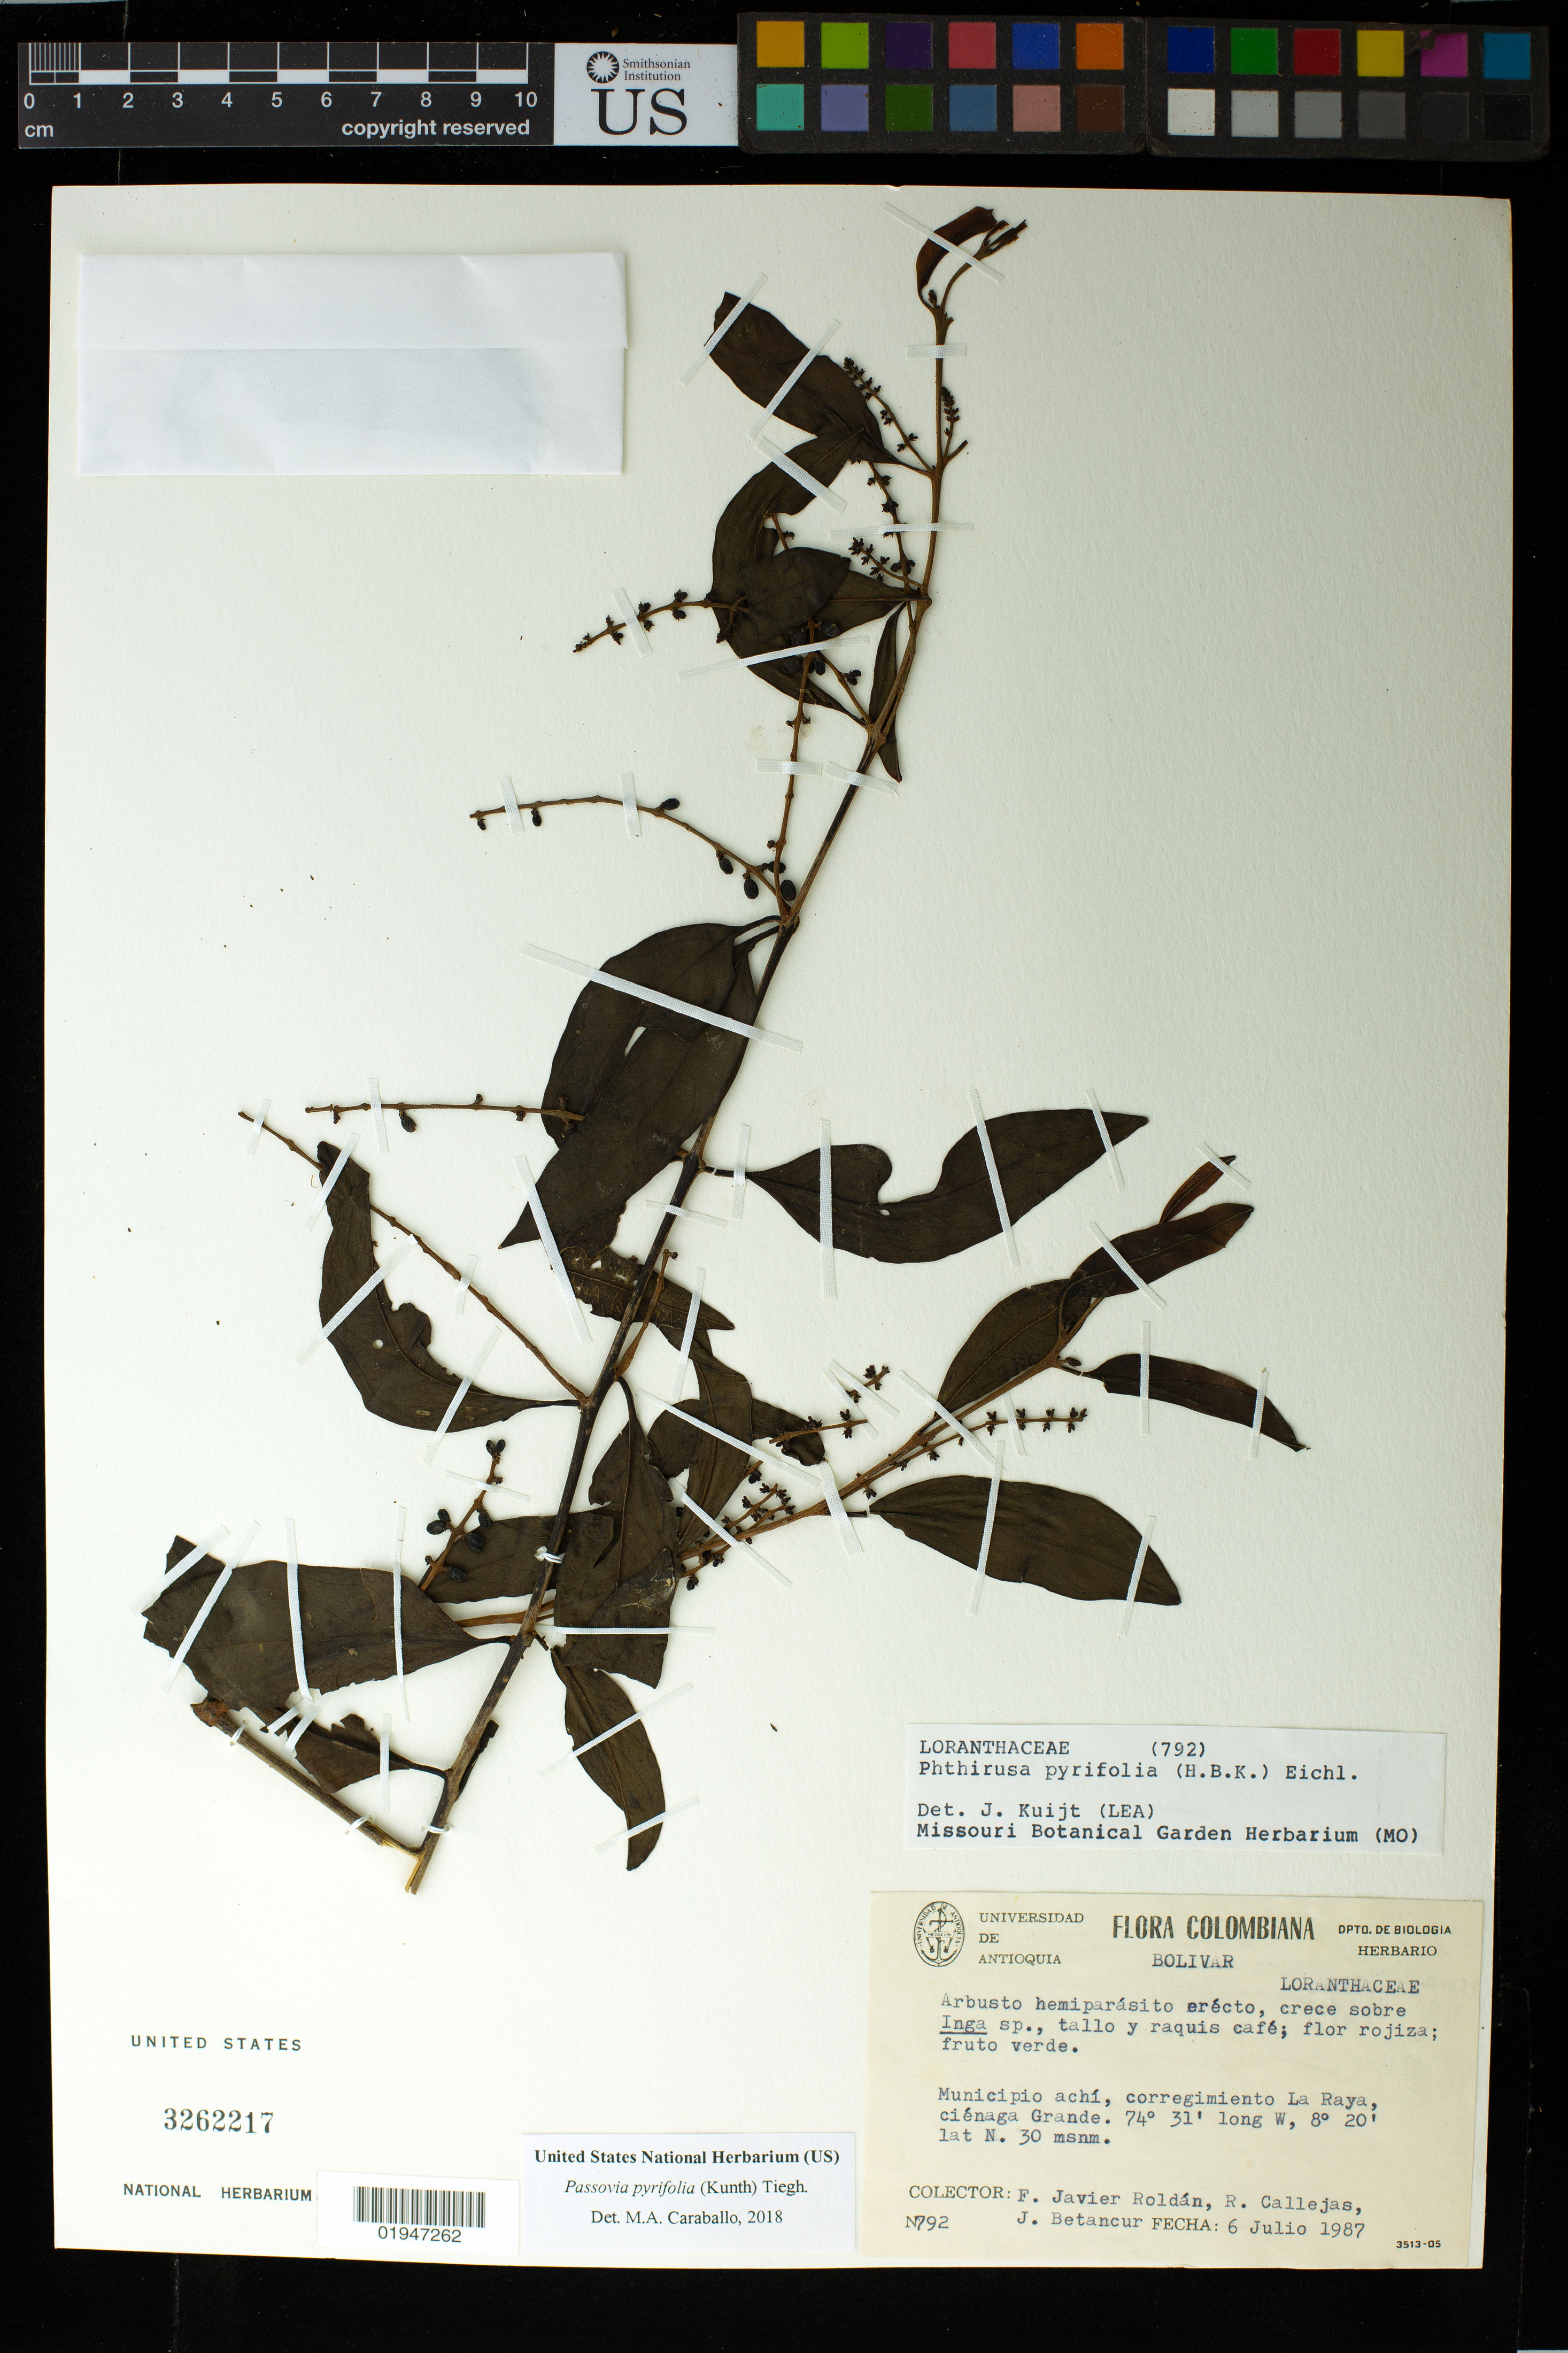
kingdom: Plantae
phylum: Tracheophyta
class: Magnoliopsida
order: Santalales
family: Loranthaceae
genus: Passovia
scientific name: Passovia pyrifolia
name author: (Kunth) Tiegh.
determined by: Caraballo-Ortiz, Marcos A., (MISS), University of Mississippi (UNITED STATES)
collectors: F. J. Roldán, R. Callejas & J. C. Betancur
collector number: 792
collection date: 1987-07-06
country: Colombia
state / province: Bolívar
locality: Municipio Achí, corregimiento La Raya, ciénaga Grande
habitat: Crece sobre Inga sp.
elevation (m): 30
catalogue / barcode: US 3262217